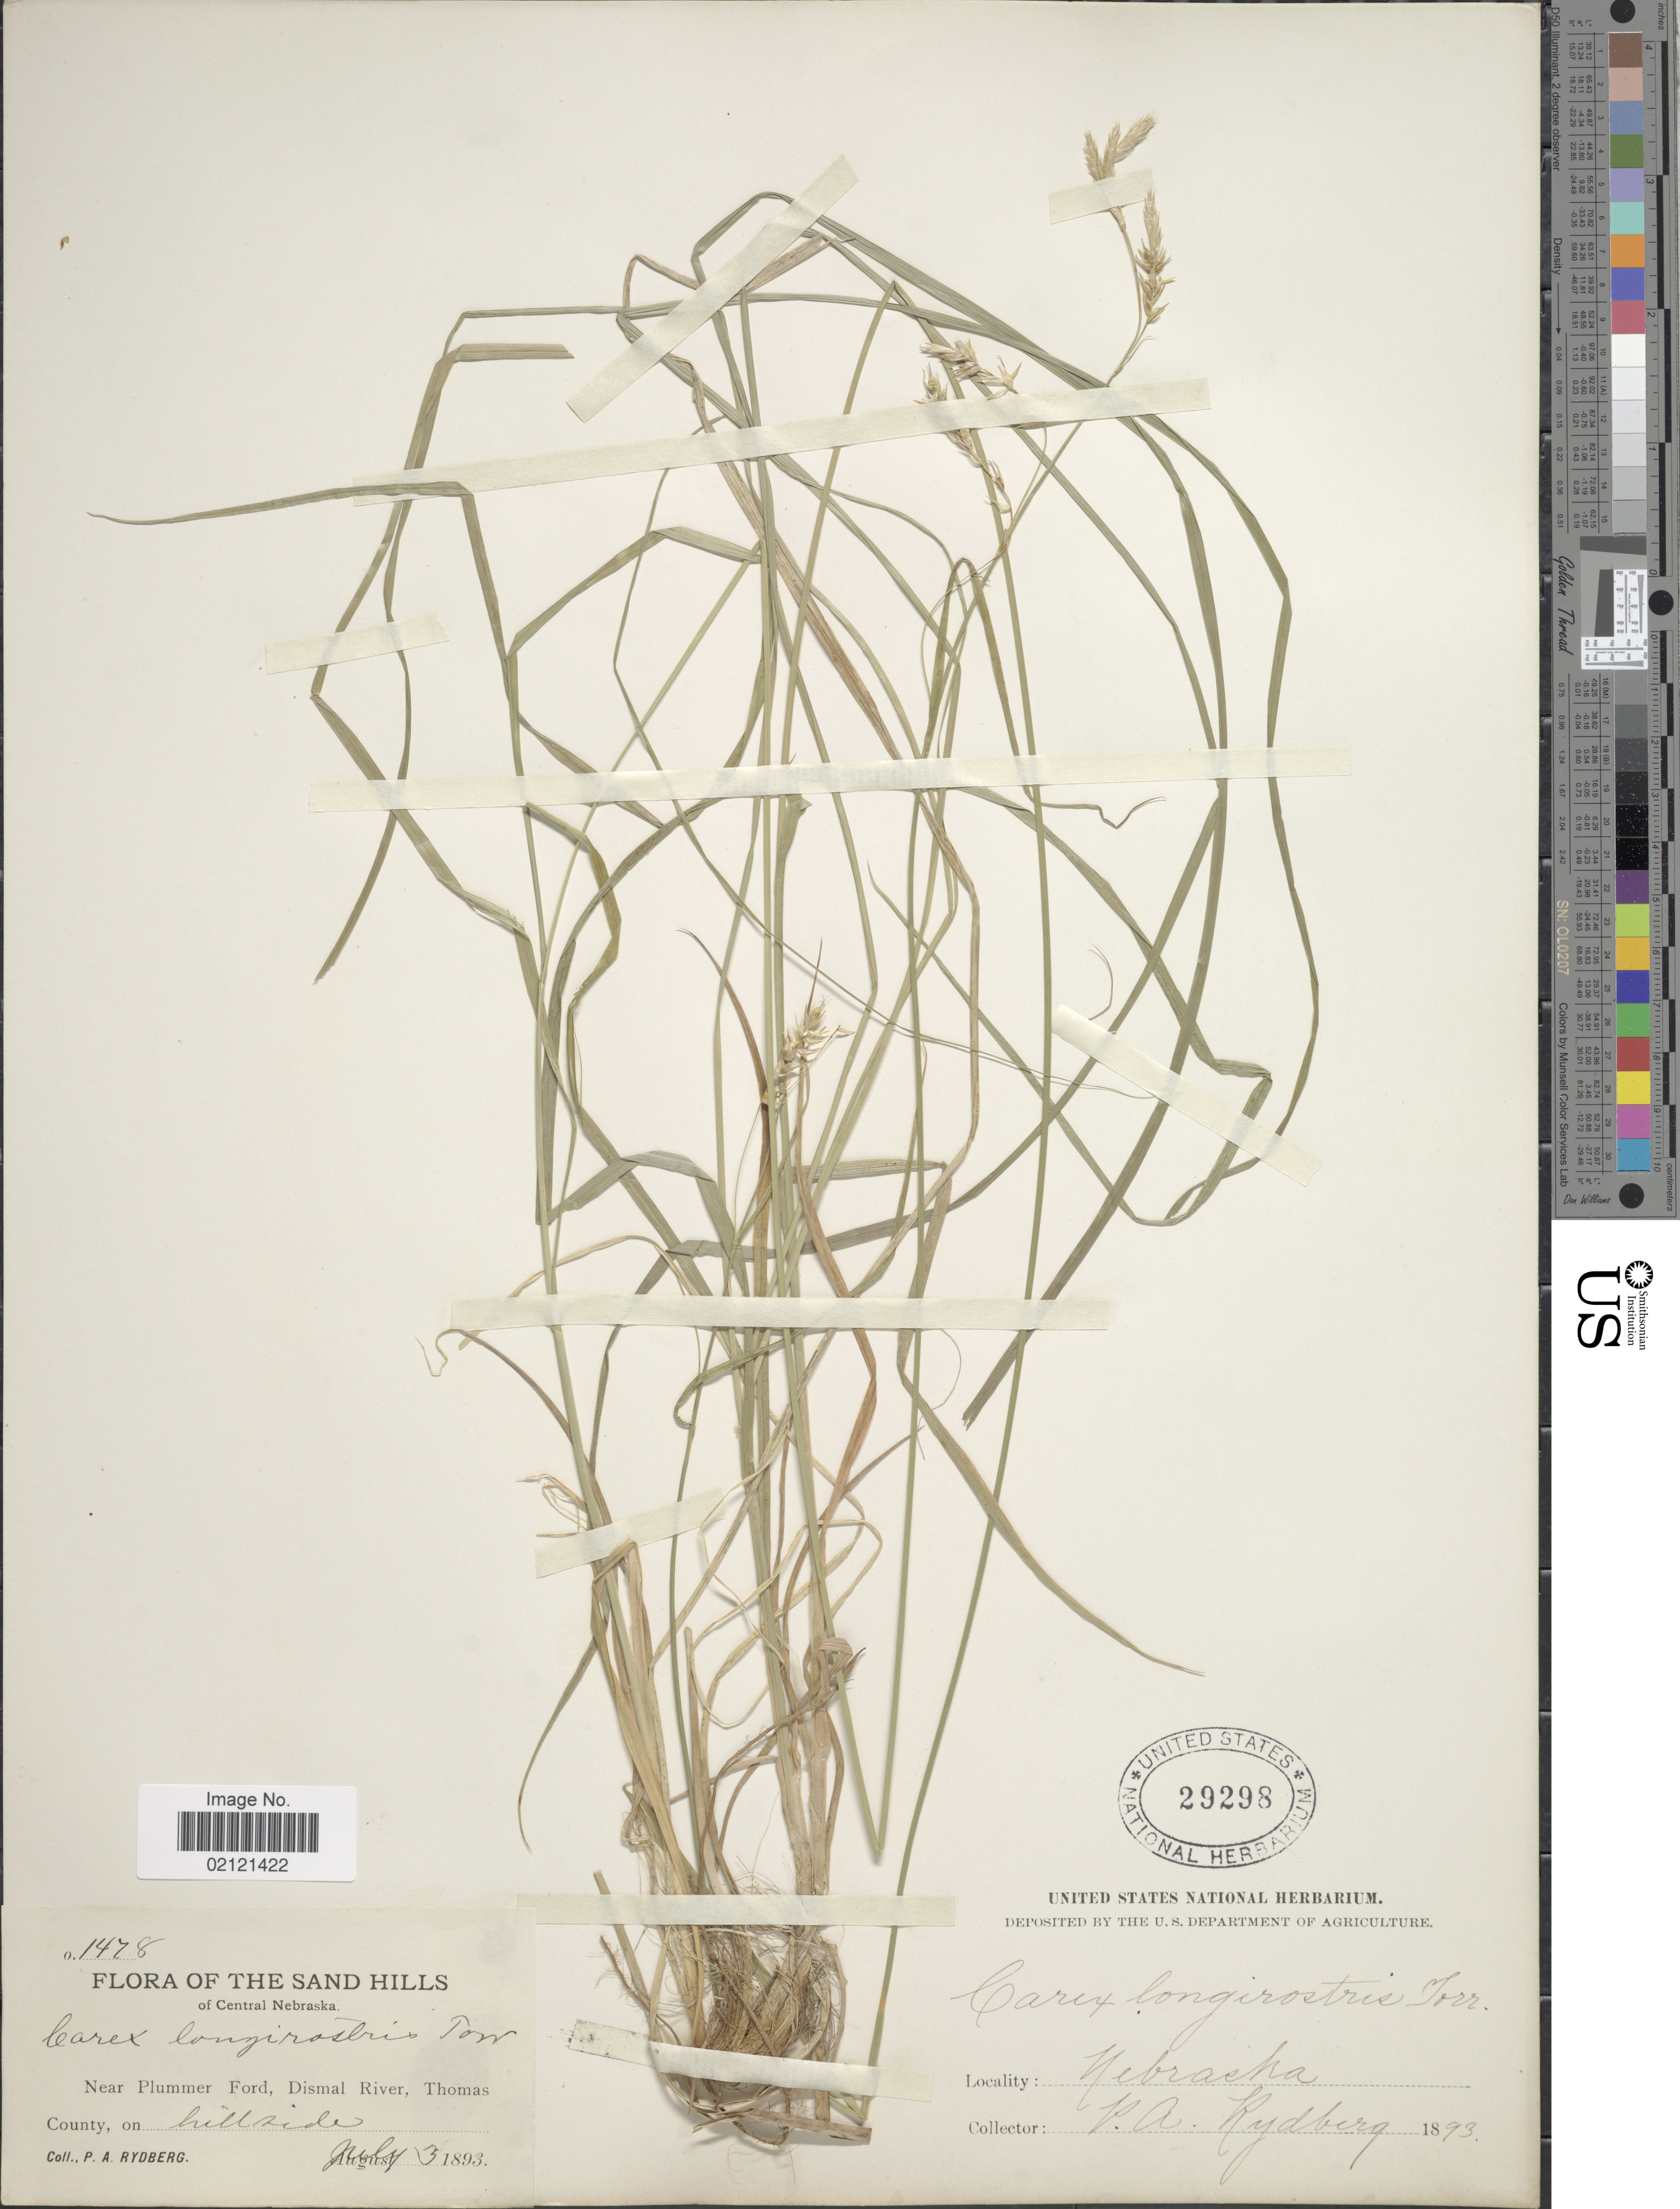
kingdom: Plantae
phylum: Tracheophyta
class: Liliopsida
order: Poales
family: Cyperaceae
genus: Carex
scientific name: Carex sprengelii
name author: Dewey ex Spreng.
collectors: P. A. Rydberg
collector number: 1478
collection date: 1893-07-03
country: United States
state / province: Nebraska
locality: The Sand Hills of Cenrtral Nebraska, Near Plummer Ford, Dismal River, Thomas County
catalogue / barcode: US 29298